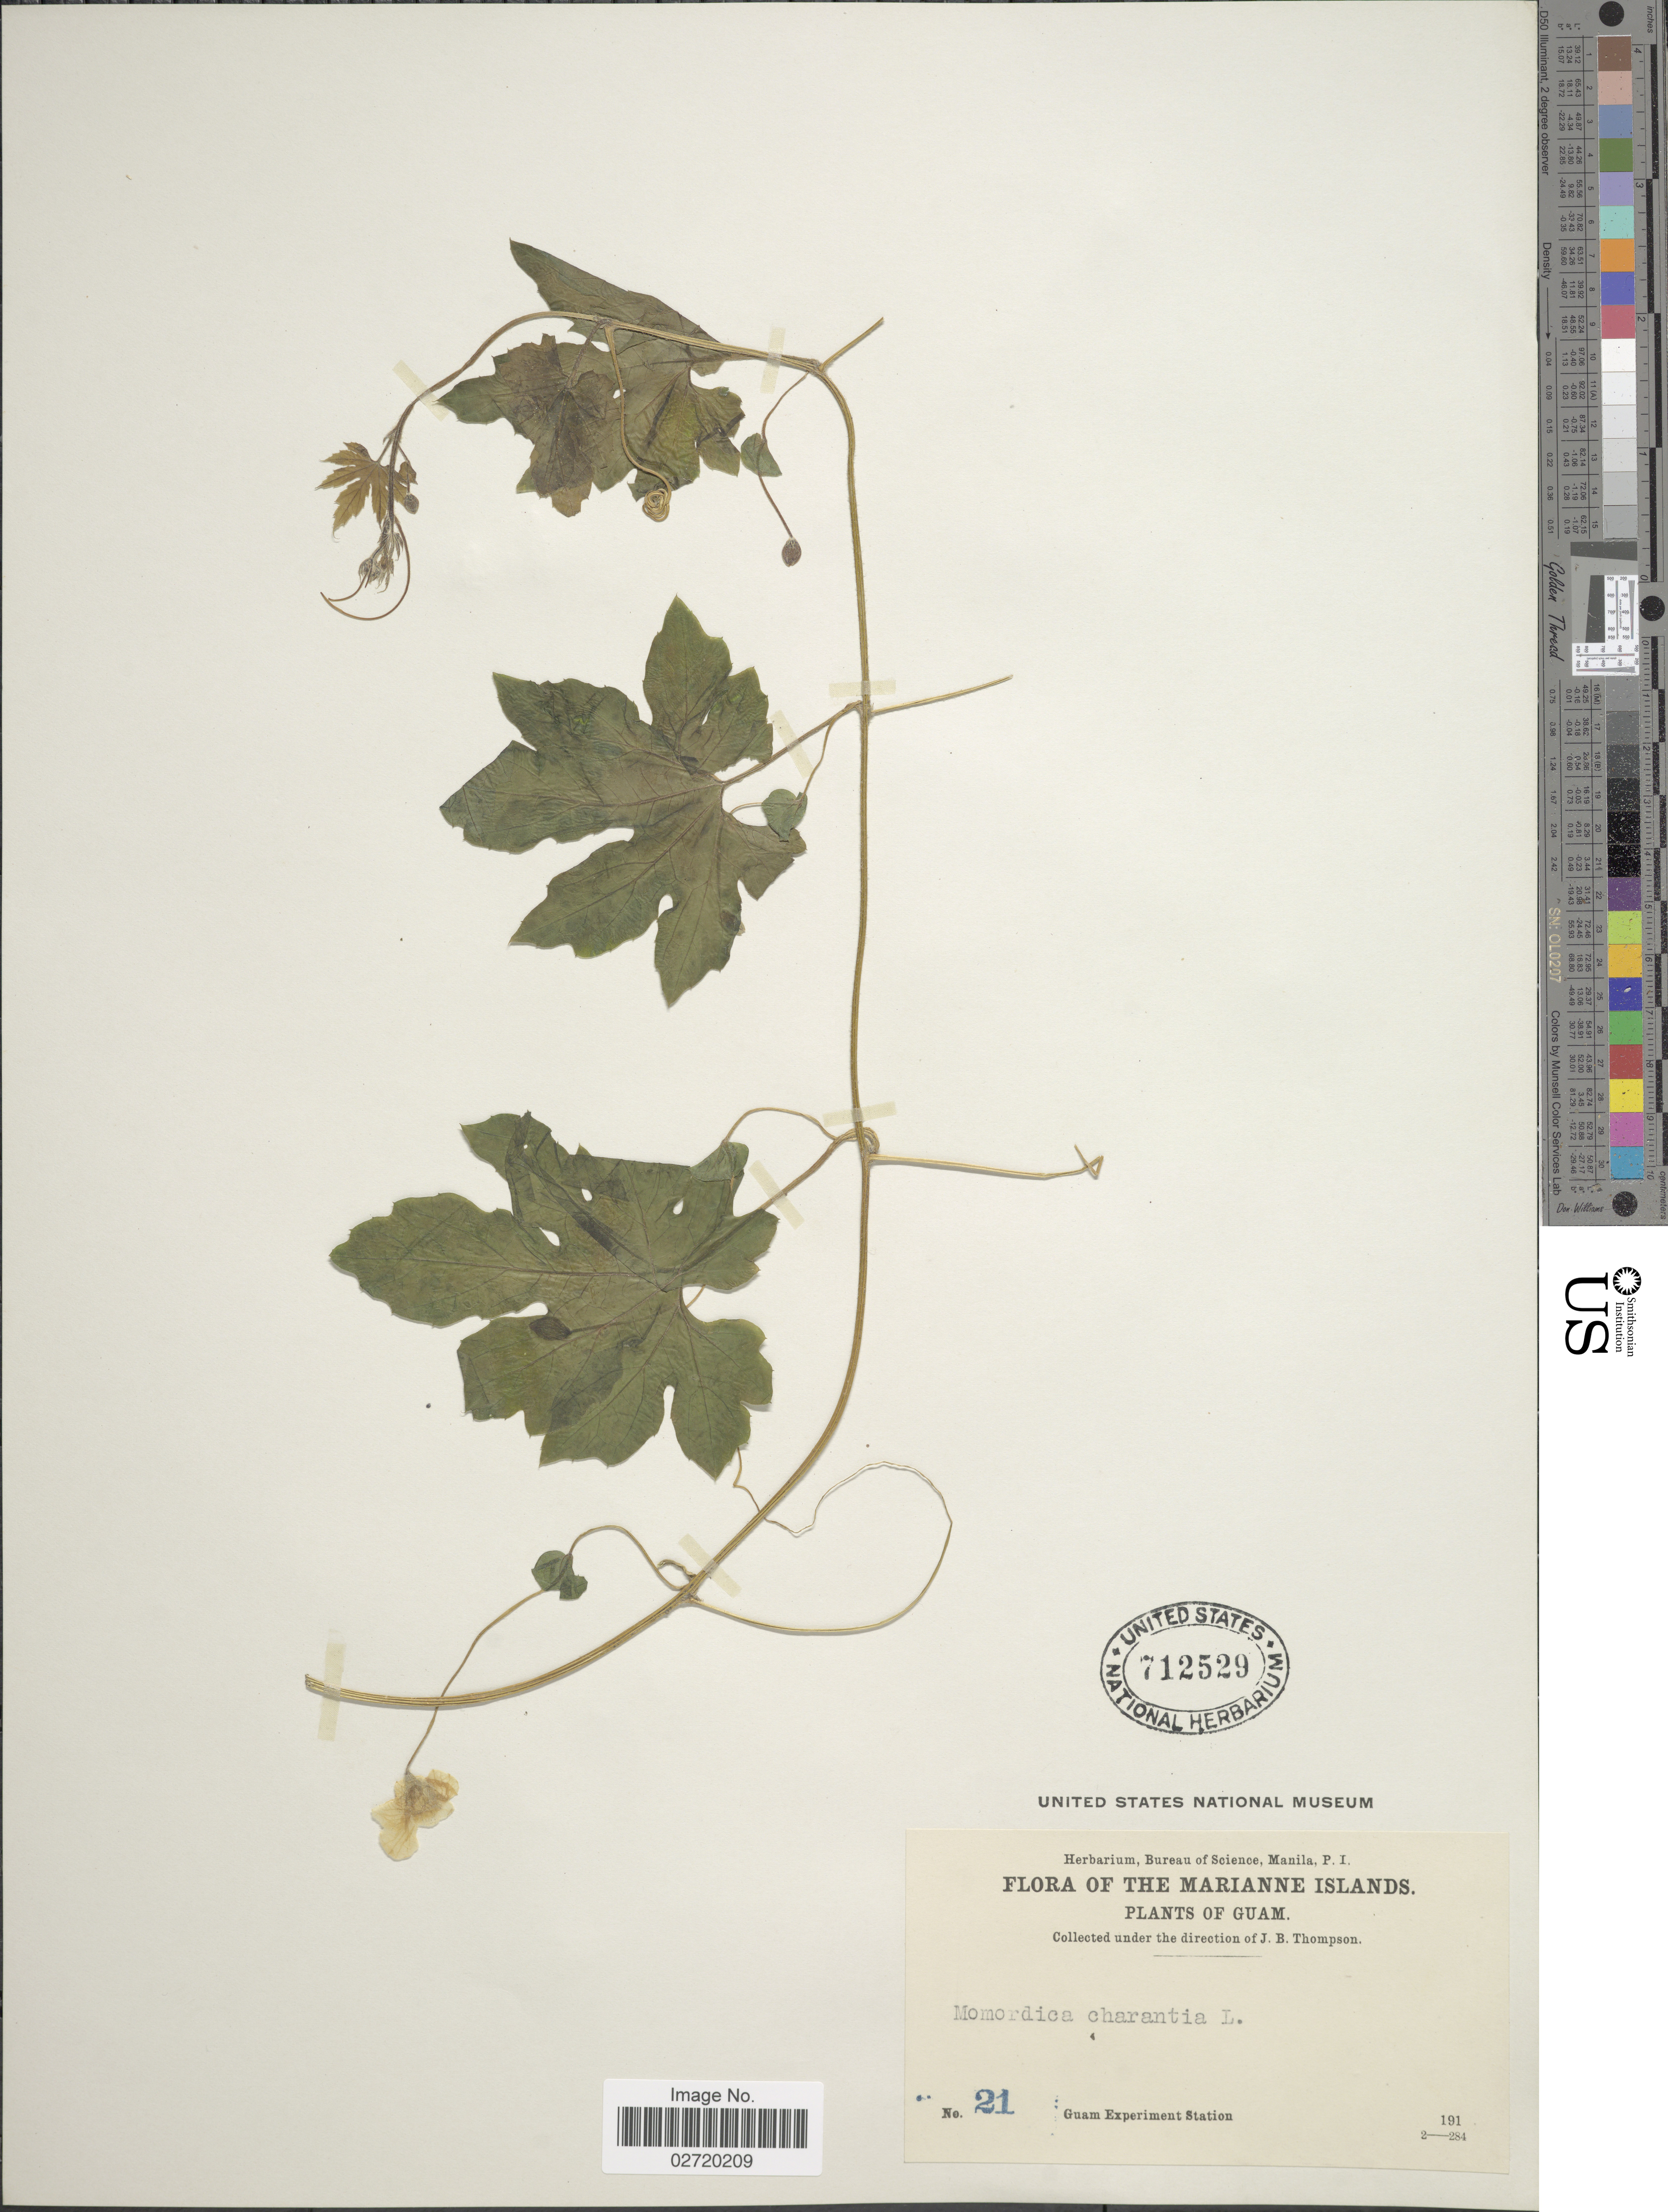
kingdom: Plantae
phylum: Tracheophyta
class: Magnoliopsida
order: Cucurbitales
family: Cucurbitaceae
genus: Momordica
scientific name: Momordica charantia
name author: L.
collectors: Guam Exp. Sta.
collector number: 21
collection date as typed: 191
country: Guam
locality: The Marianne Islands, Guam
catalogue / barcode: US 712529